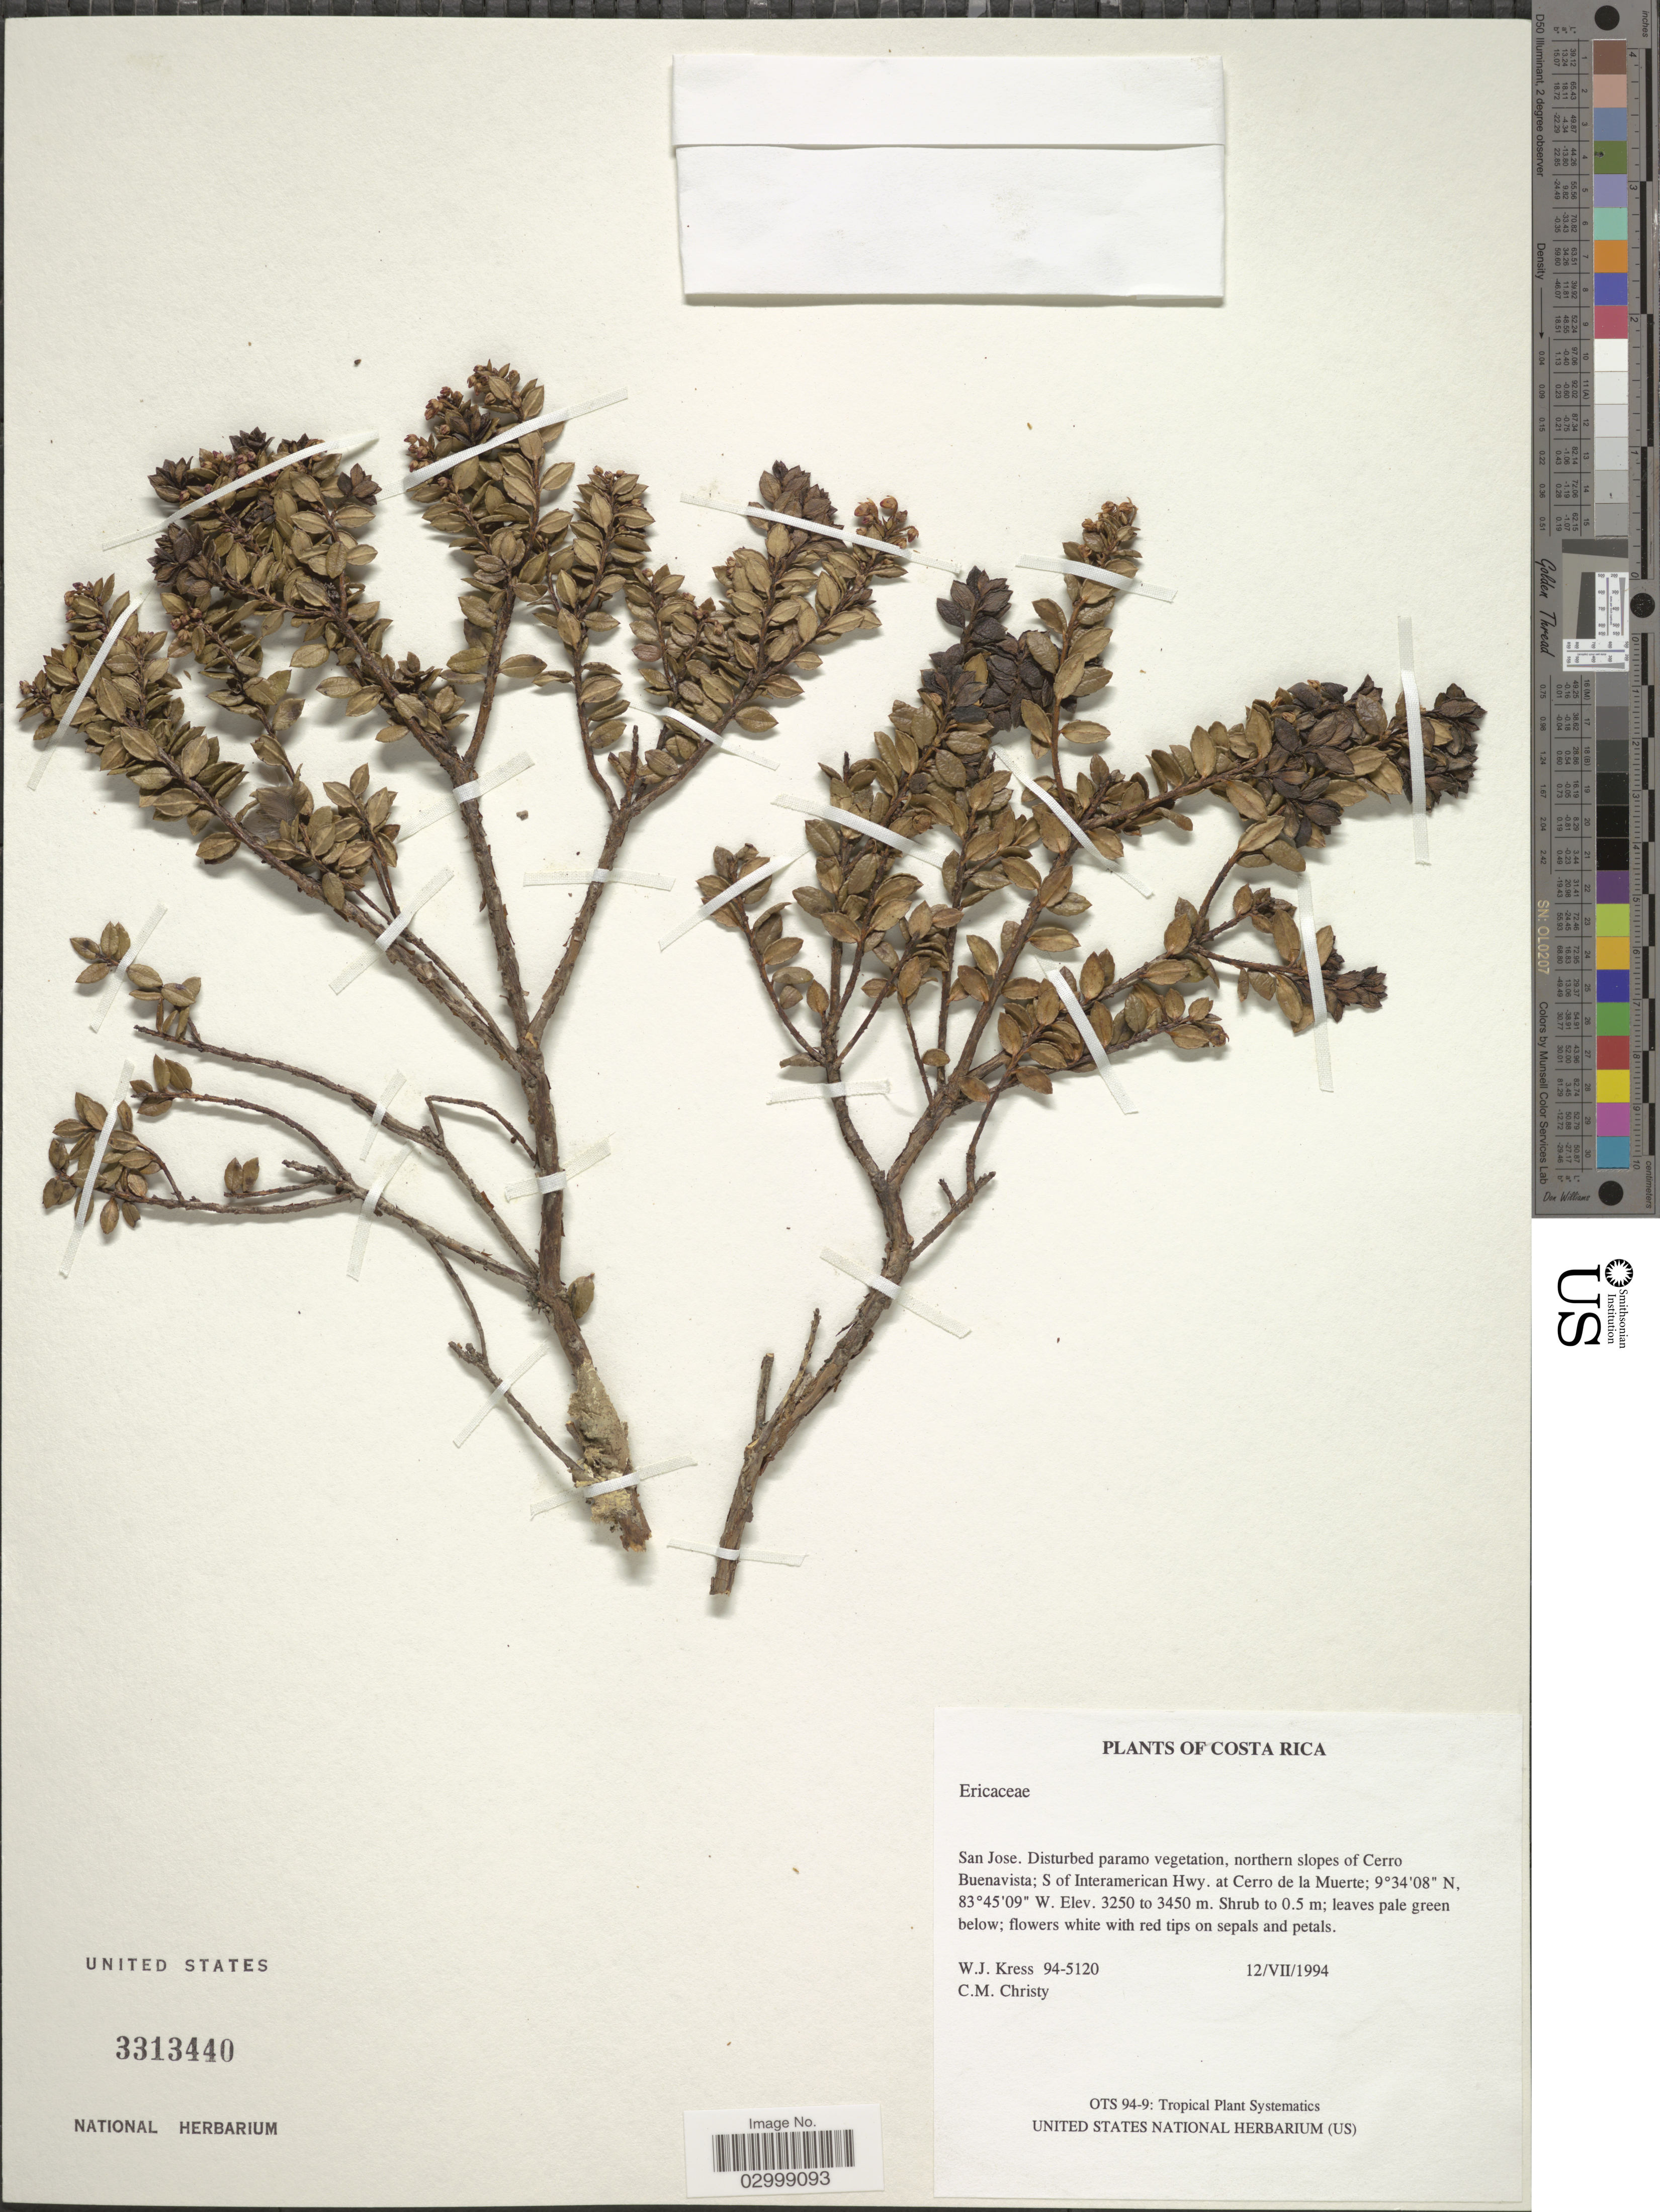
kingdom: Plantae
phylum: Tracheophyta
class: Magnoliopsida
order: Ericales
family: Ericaceae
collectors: W. J. Kress & C. M. Christy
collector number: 94-5120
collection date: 1994-07-12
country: Costa Rica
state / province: San José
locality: Northern slopes of Cerro Buenavista; S of Interamerican Hwy. at Cerro de la Muerte.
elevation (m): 3250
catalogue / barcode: US 3313440